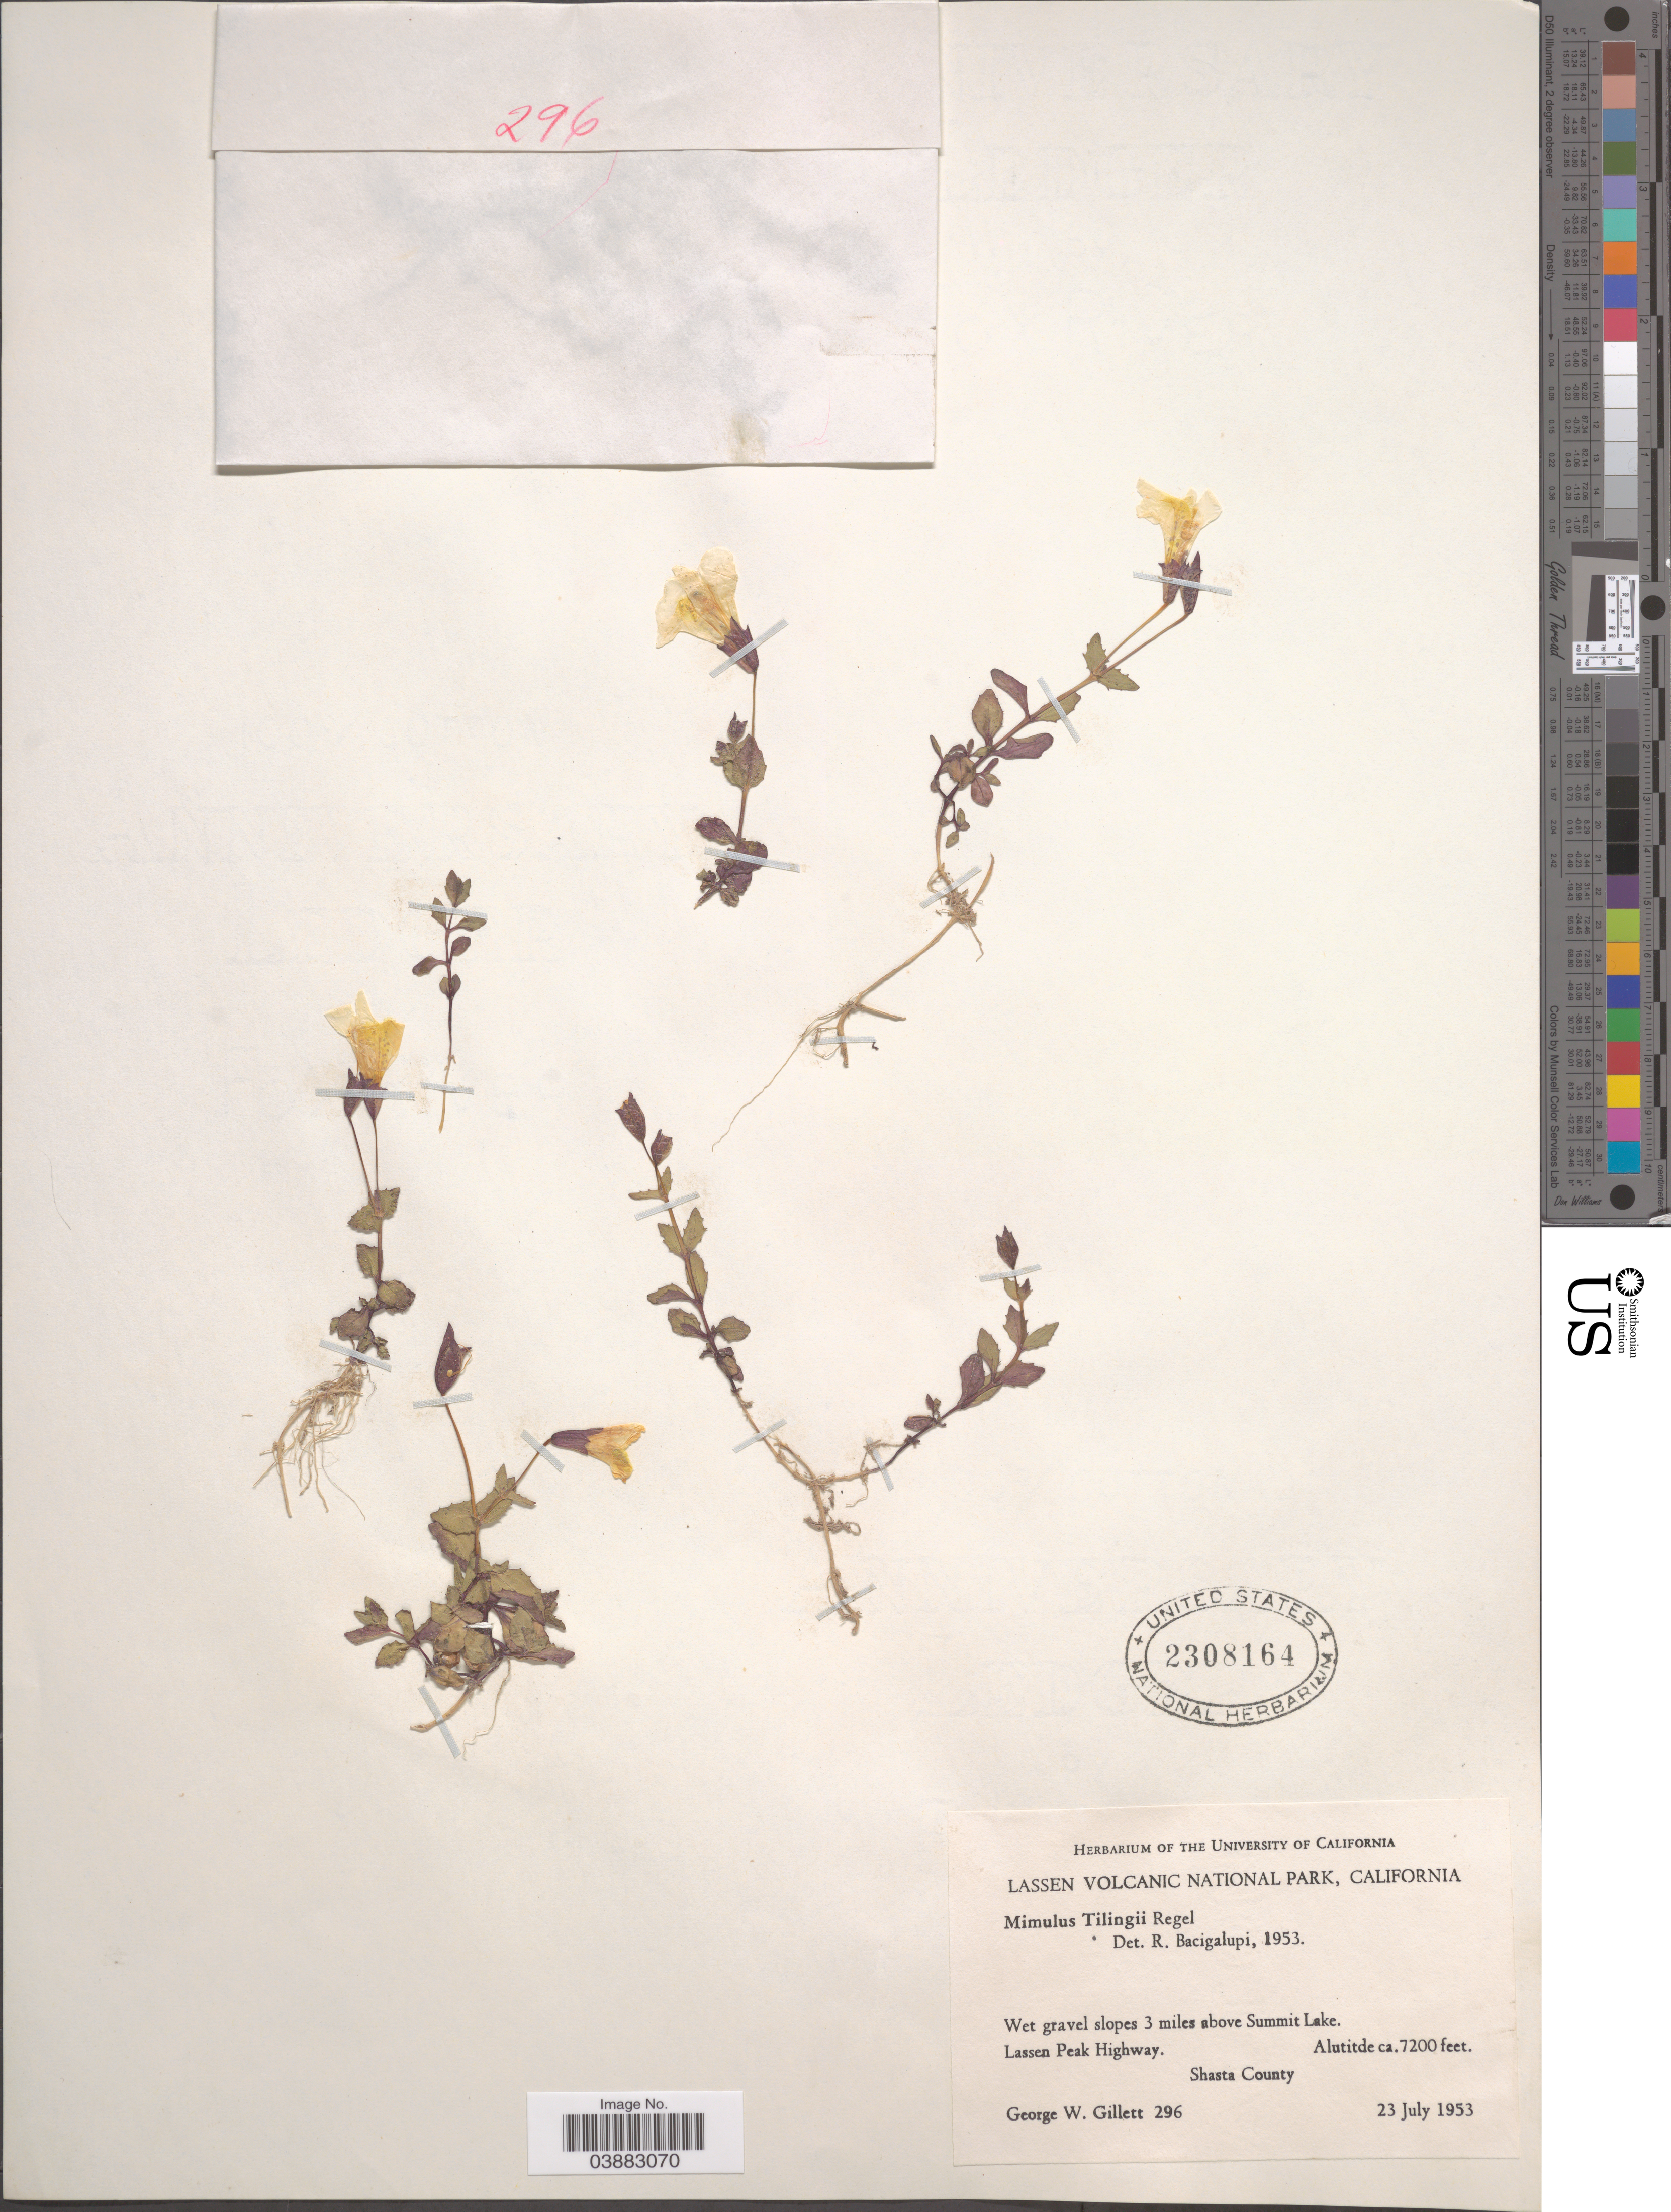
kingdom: Plantae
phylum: Tracheophyta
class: Magnoliopsida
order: Lamiales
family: Phrymaceae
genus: Mimulus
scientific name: Mimulus tilingii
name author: Regel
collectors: G. Gillett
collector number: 296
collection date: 1953-07-23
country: United States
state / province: California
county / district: Shasta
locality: Lassen Volcanic National Park. Wet gravel slopes 3 miles above Summit Lake. Lassen Peak Highway. Shasta County.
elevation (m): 2195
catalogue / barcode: US 2308164